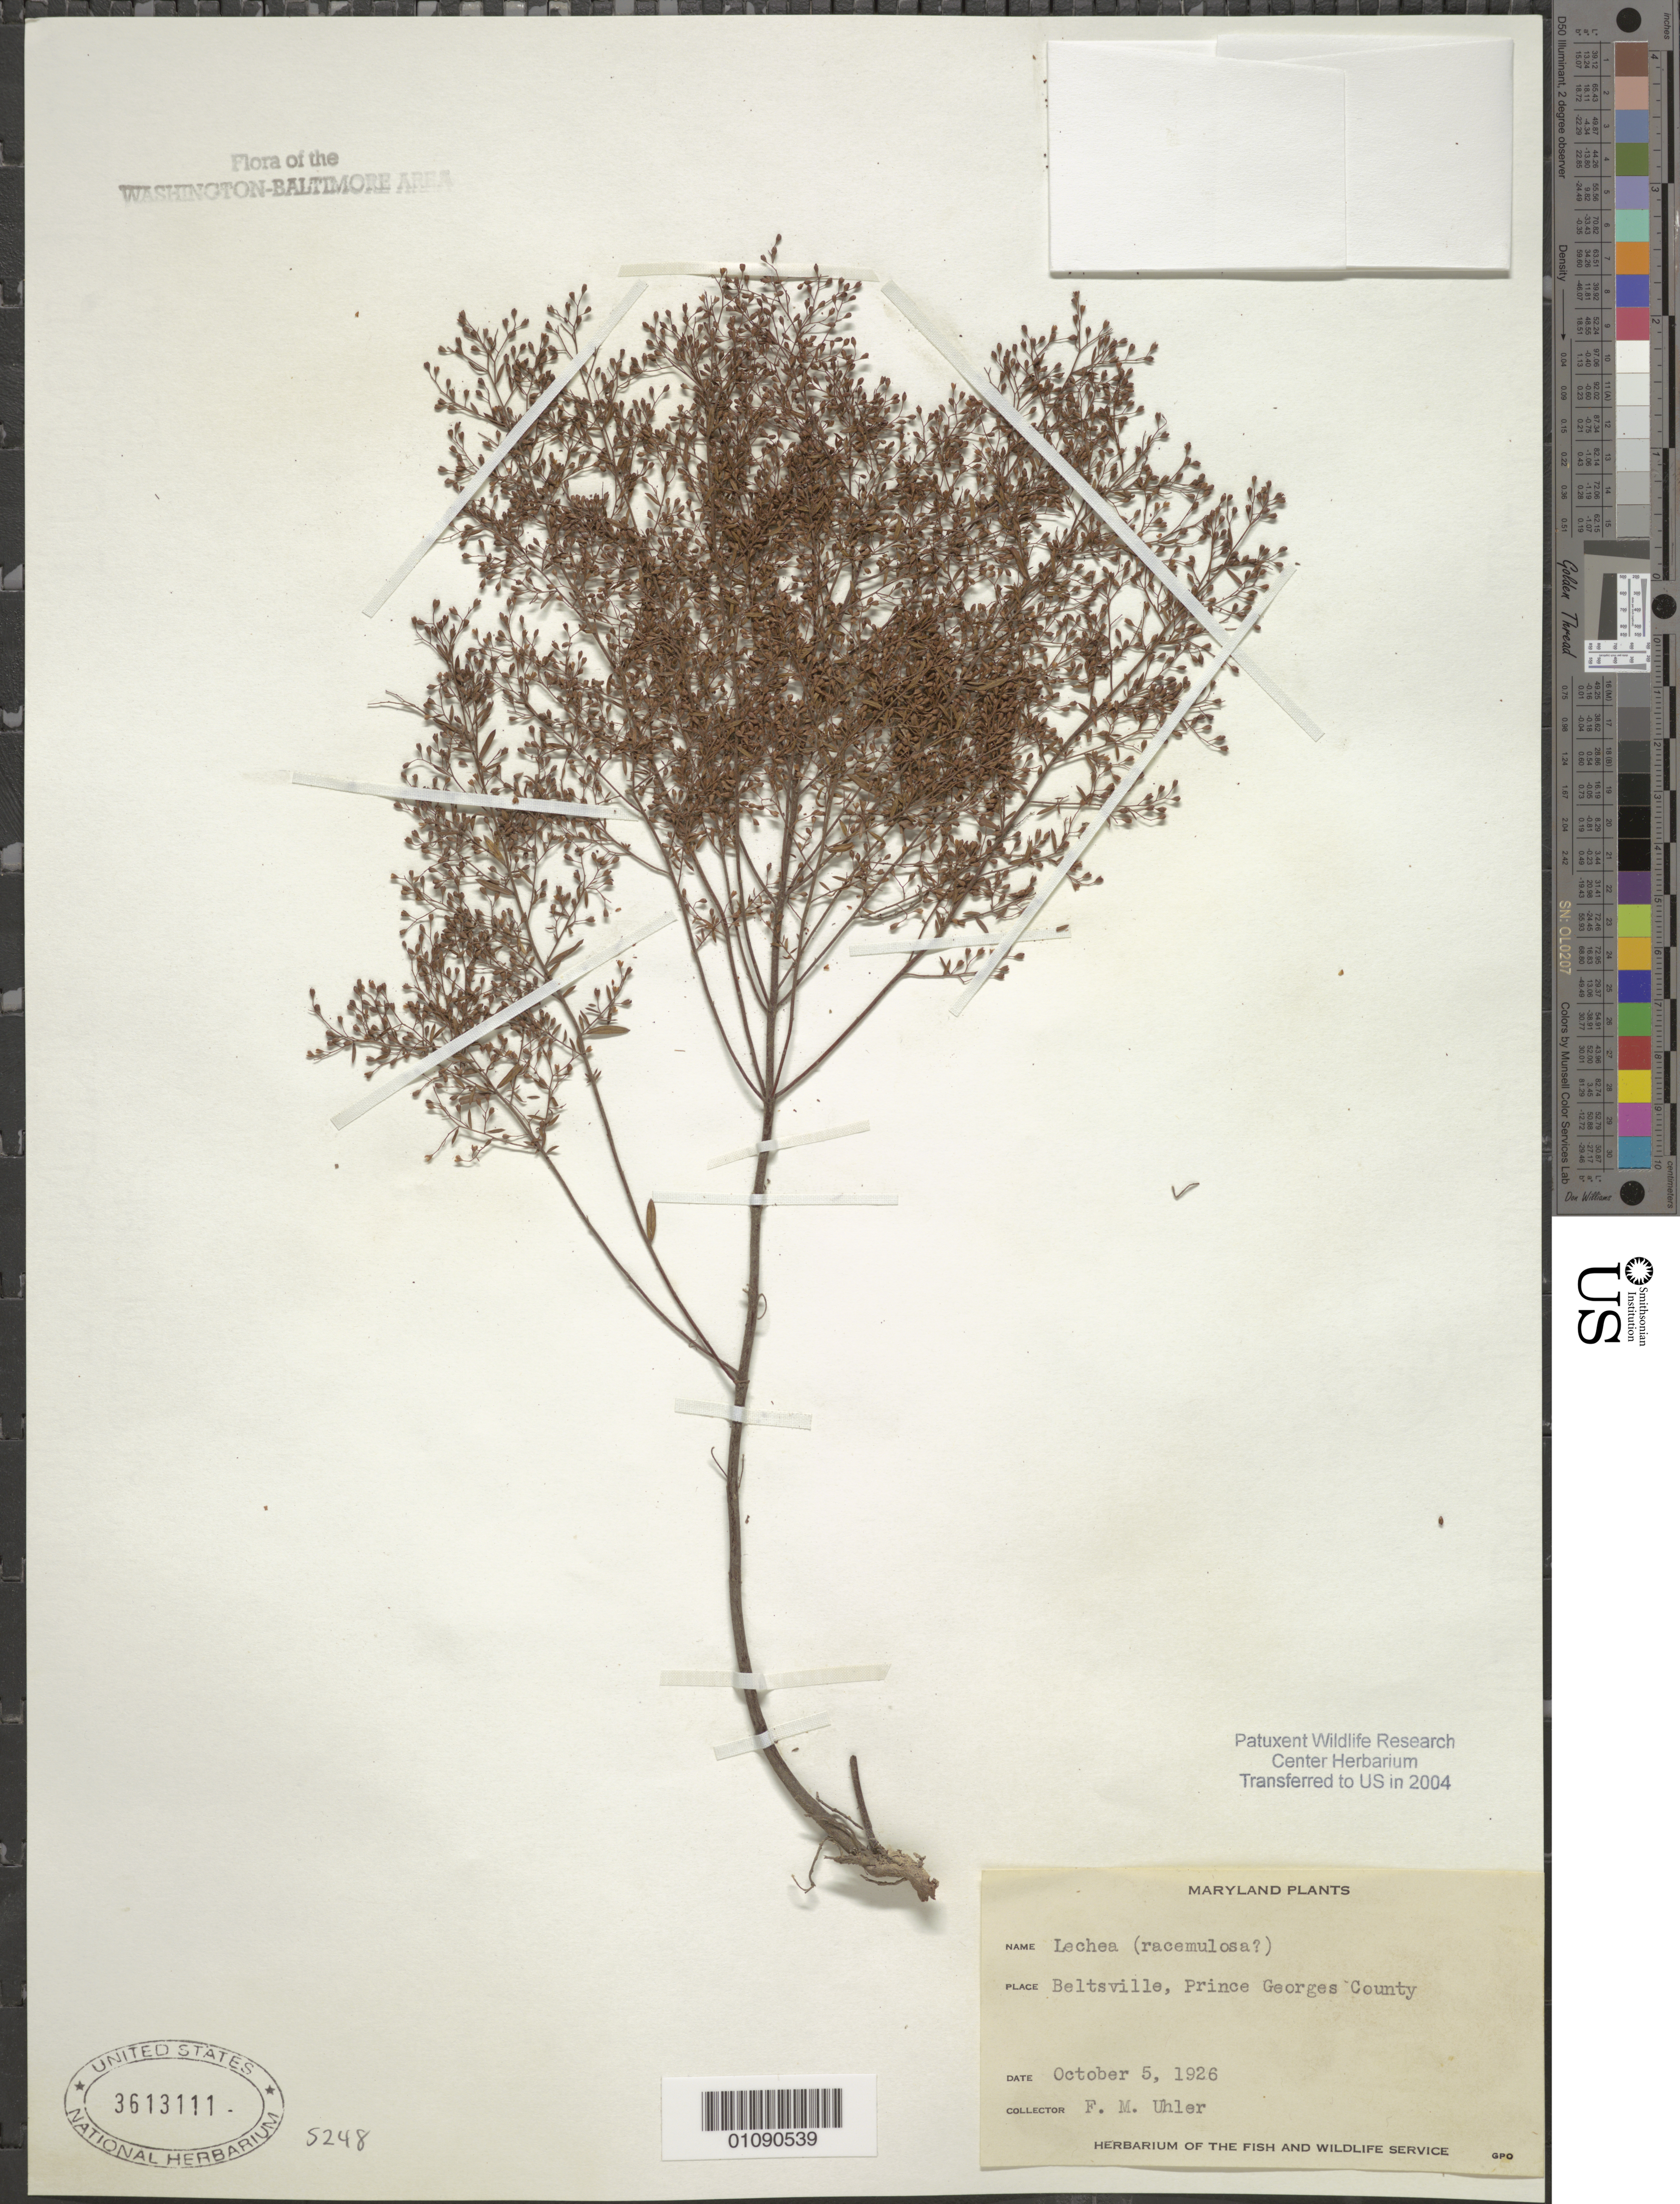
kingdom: Plantae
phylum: Tracheophyta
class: Magnoliopsida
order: Malvales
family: Cistaceae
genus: Lechea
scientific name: Lechea racemulosa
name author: Michx.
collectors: F. M. Uhler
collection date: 1926-10-05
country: United States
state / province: Maryland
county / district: Prince George's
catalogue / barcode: US 3613111